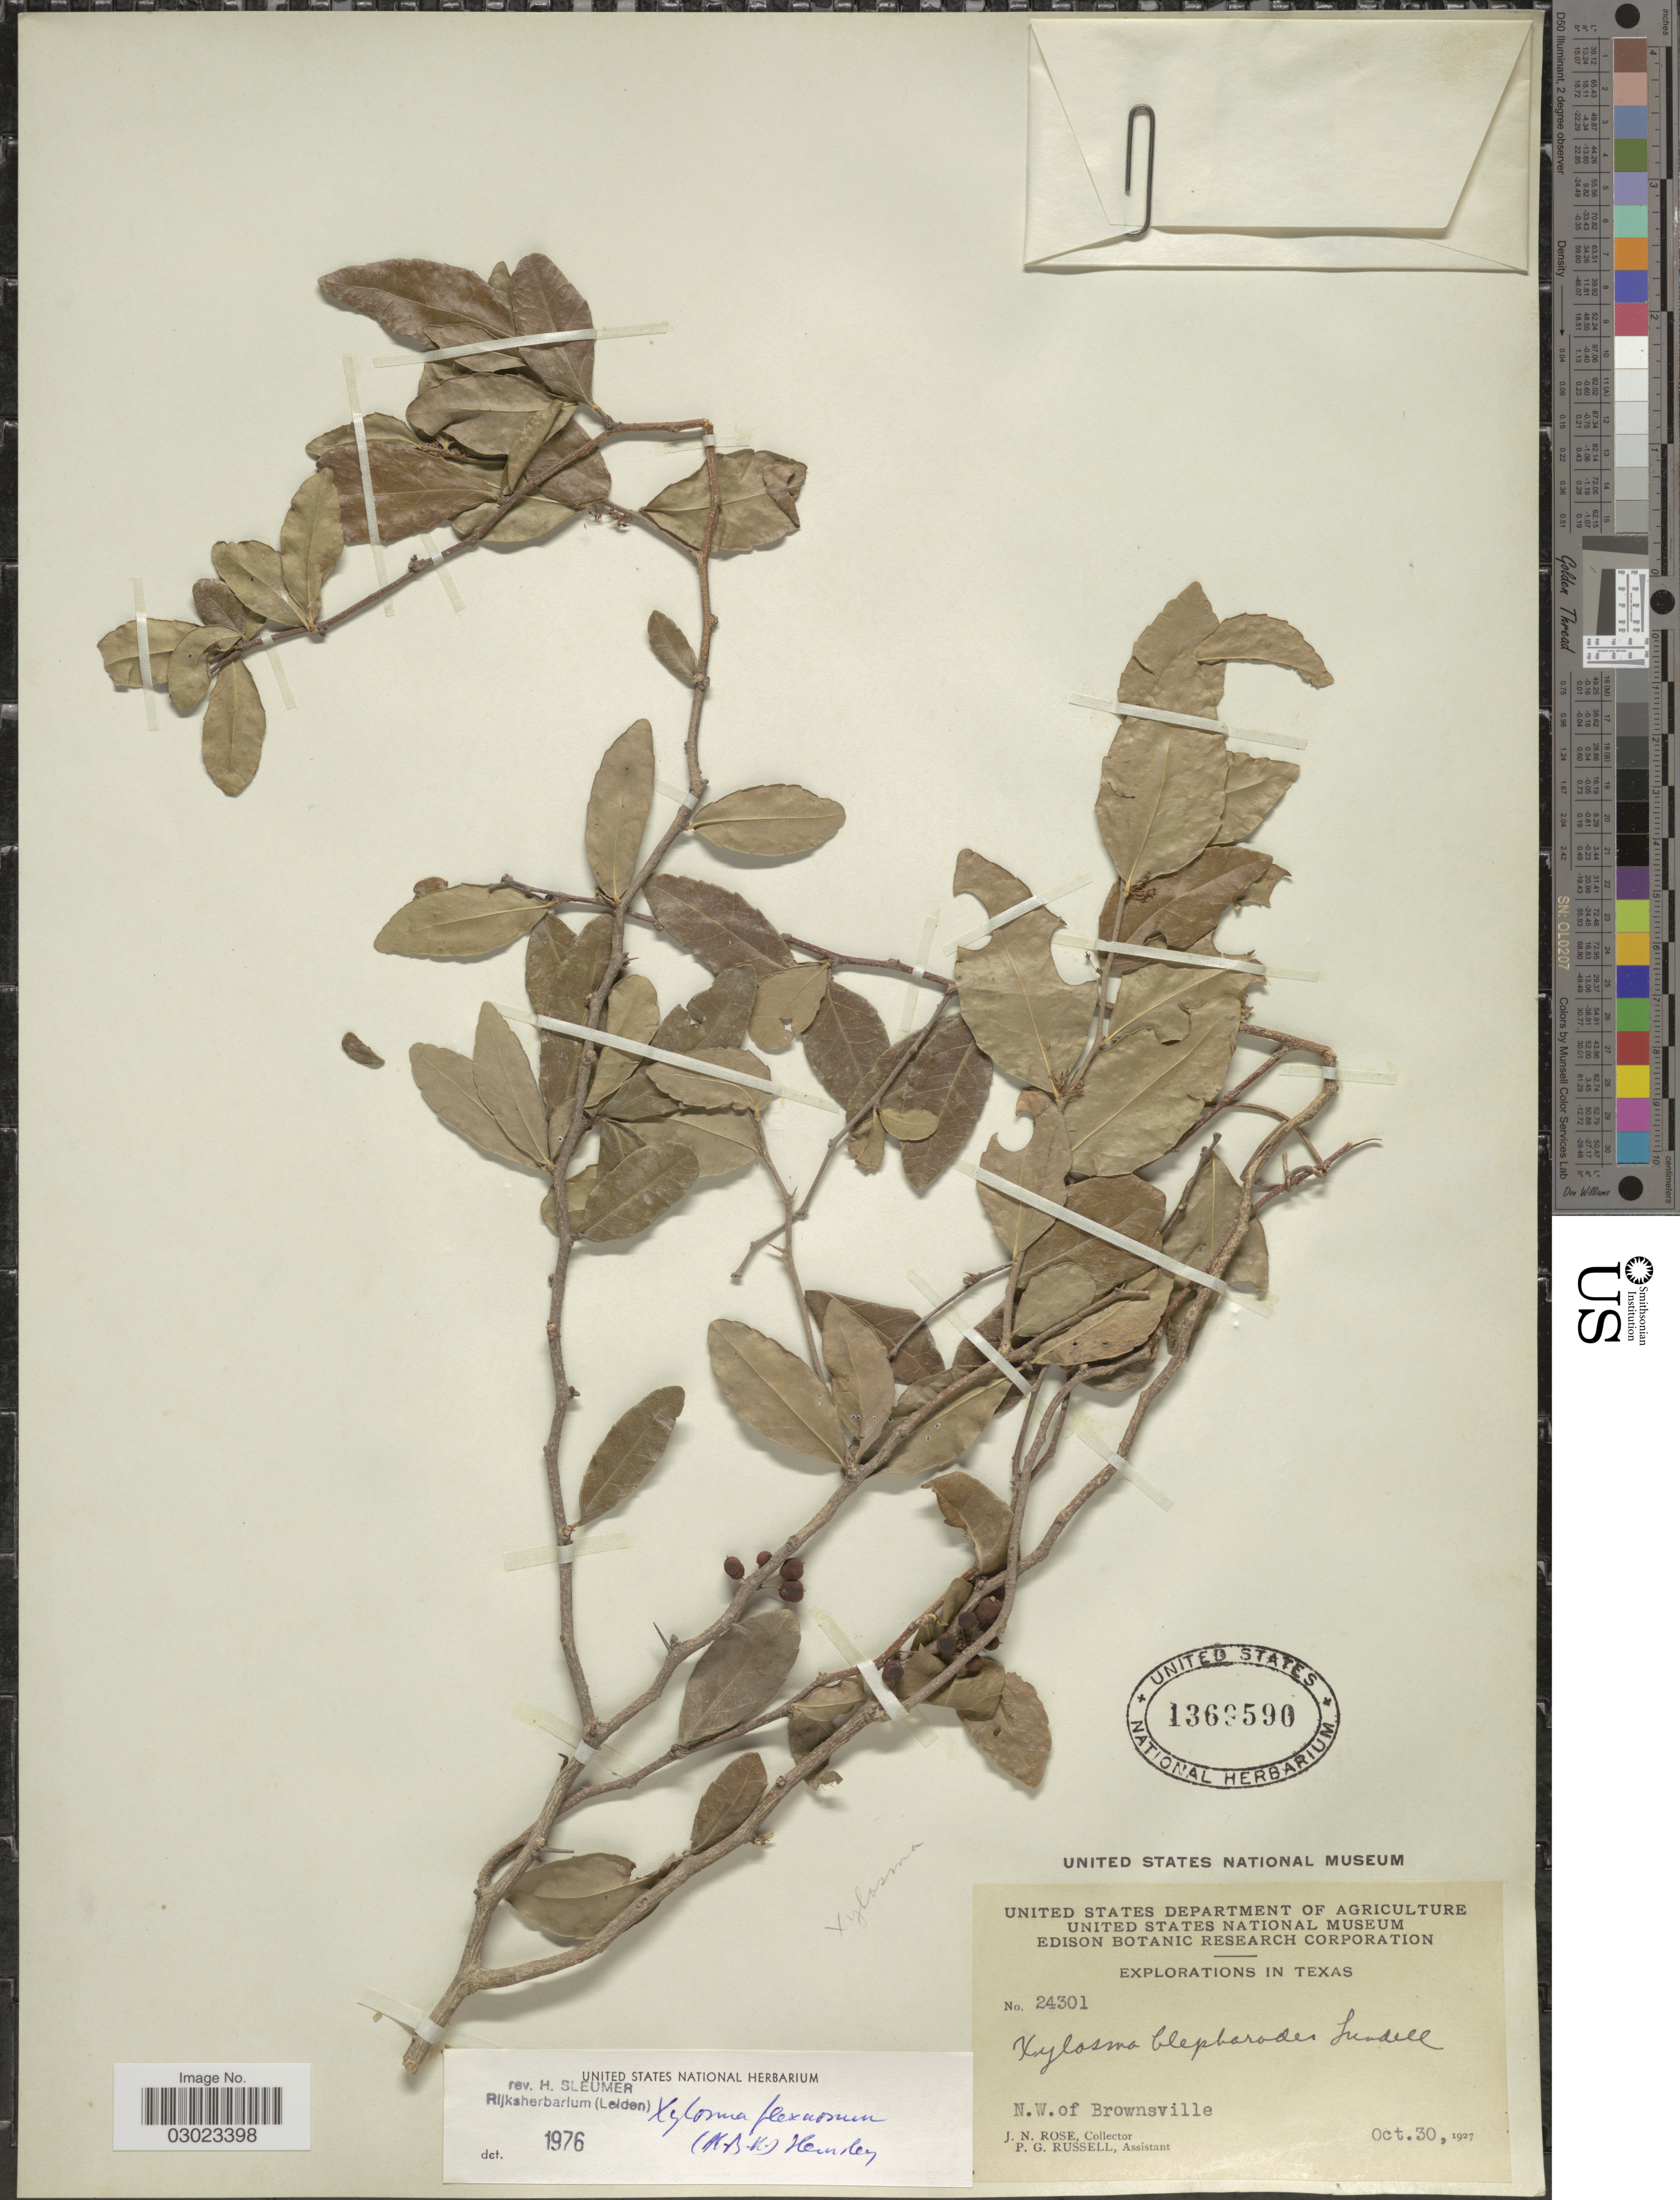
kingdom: Plantae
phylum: Tracheophyta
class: Magnoliopsida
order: Malpighiales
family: Salicaceae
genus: Xylosma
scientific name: Xylosma flexuosa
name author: (Kunth) Hemsl.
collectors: J. N. Rose & P. G. Russell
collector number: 24301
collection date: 1927-10-30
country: United States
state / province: Texas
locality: N.W. of Brownsville.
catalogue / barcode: US 1369590